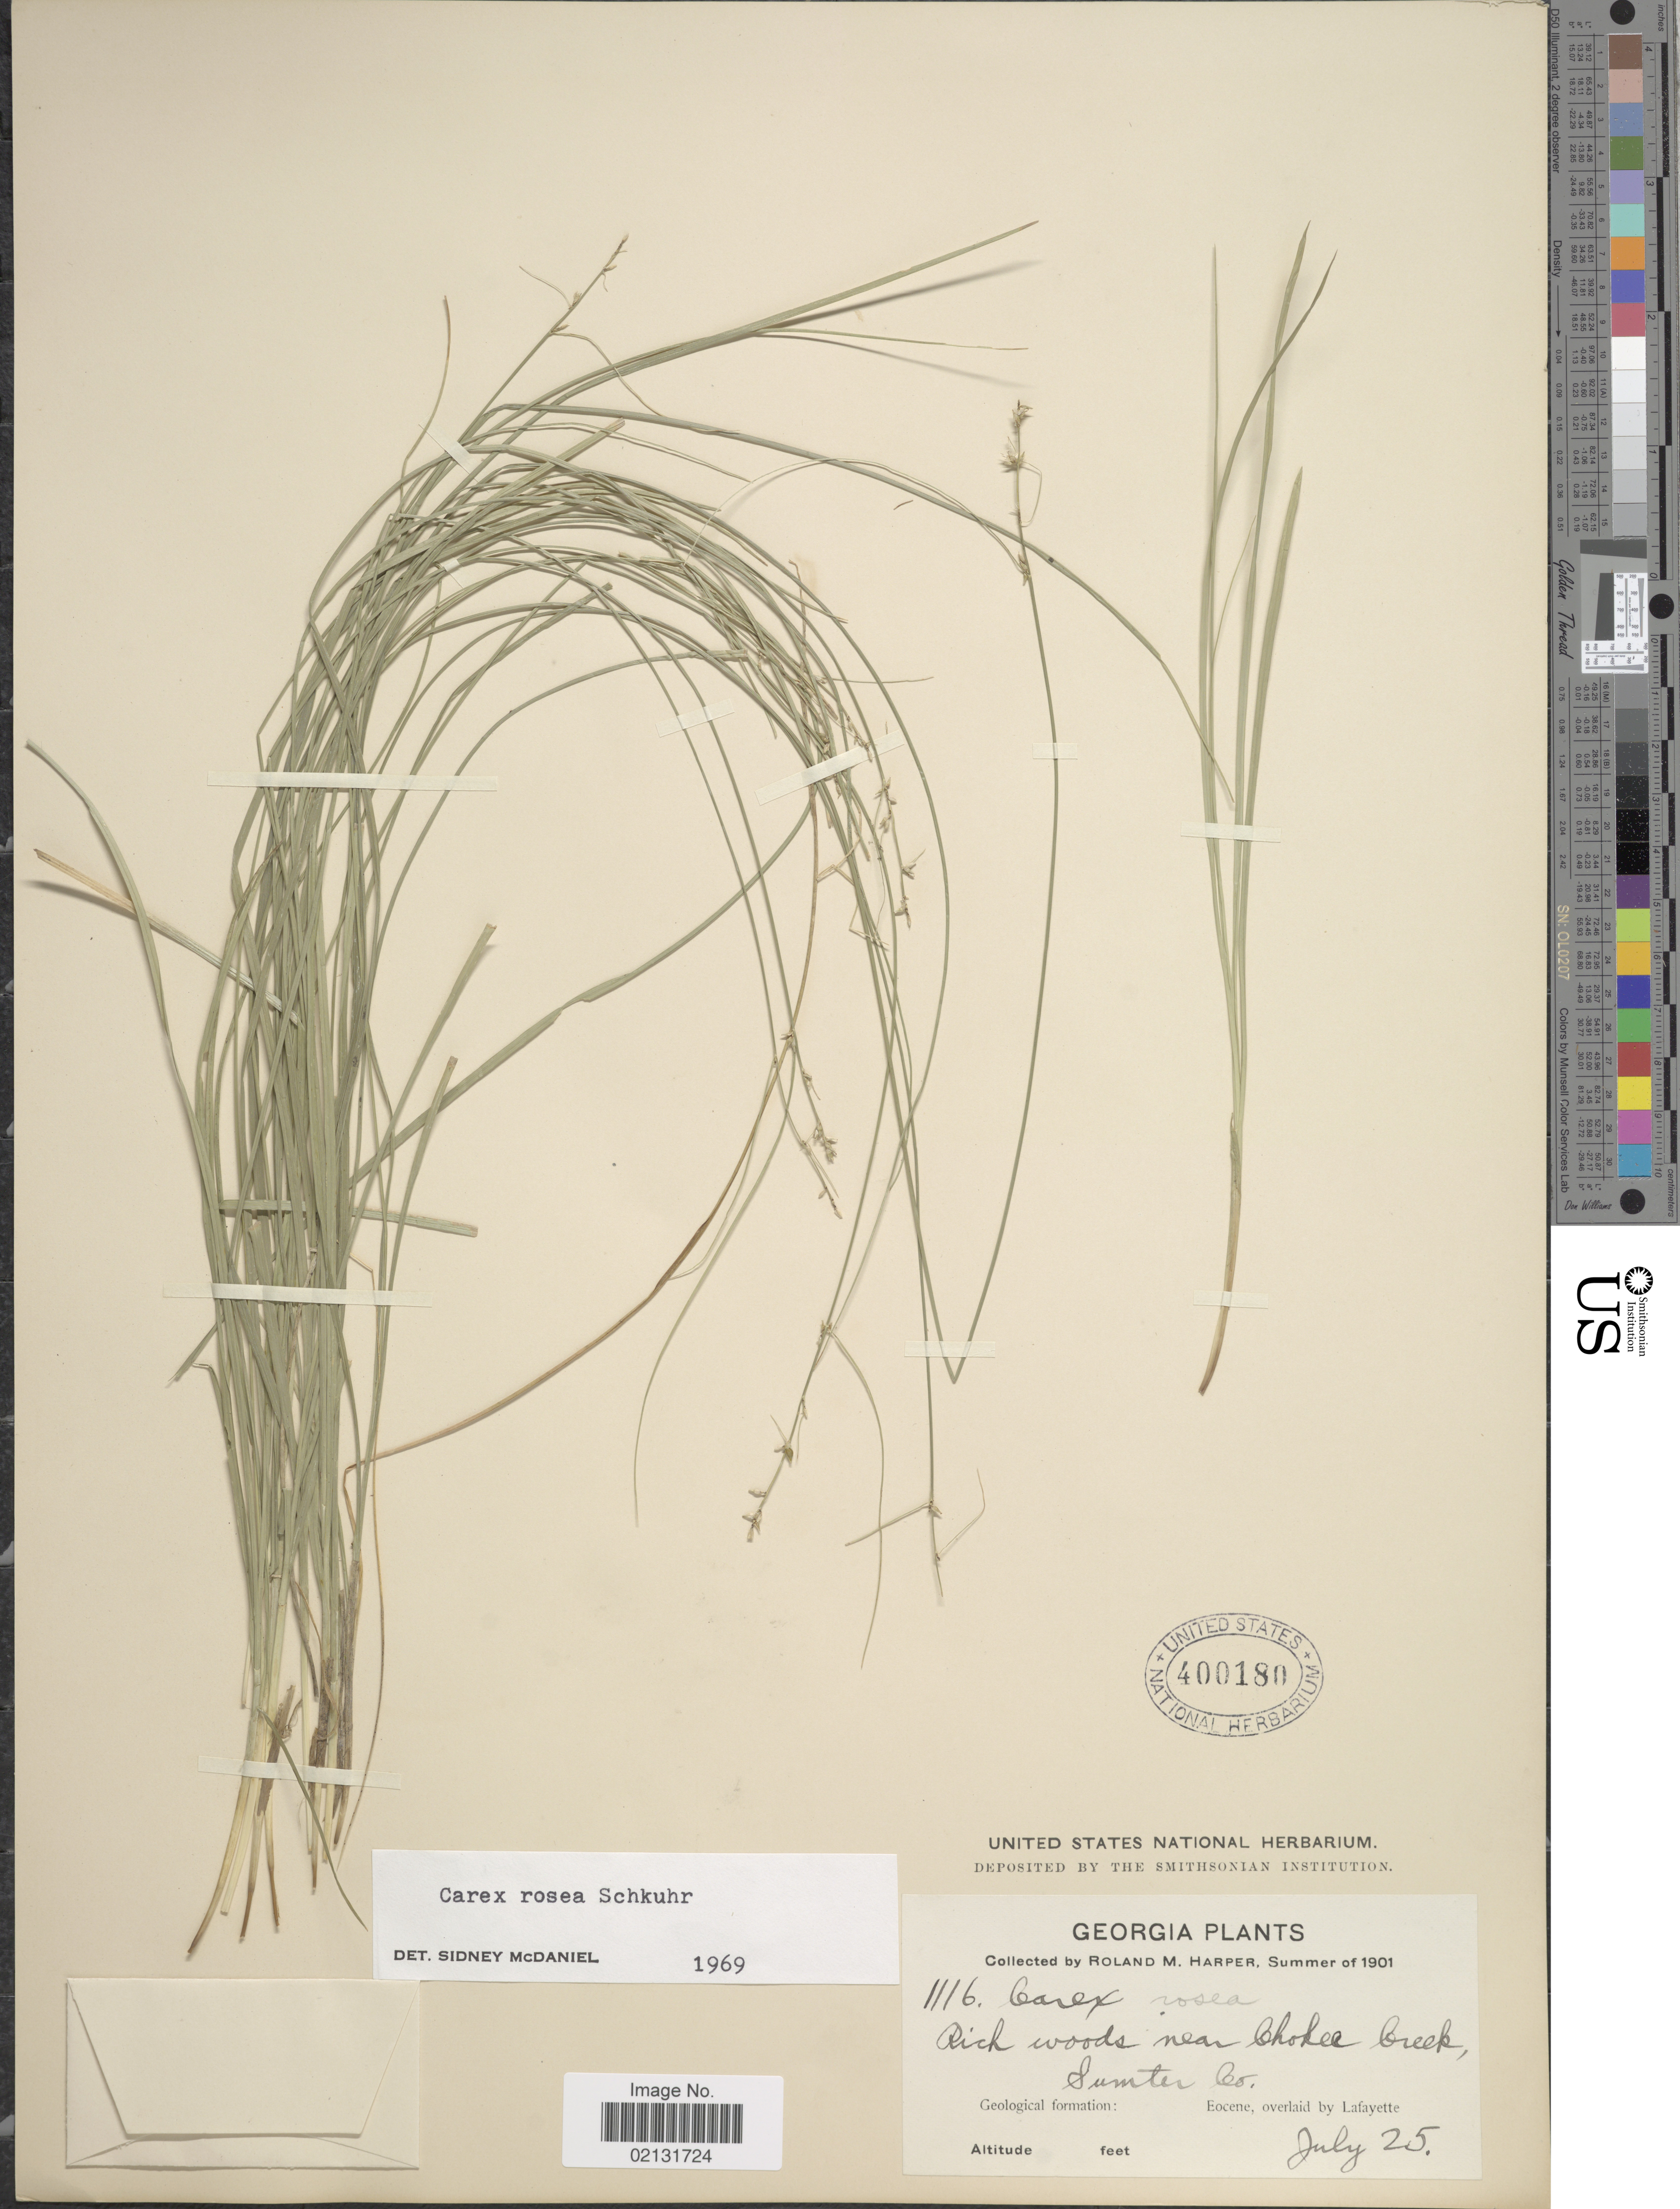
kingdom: Plantae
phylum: Tracheophyta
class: Liliopsida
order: Poales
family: Cyperaceae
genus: Carex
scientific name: Carex rosea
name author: Willd.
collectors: R. M. Harper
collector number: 1116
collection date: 1901-07-25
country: United States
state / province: Georgia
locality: Sumter Co., rich woods near Chokee Creek, Eocene, overlaid by Lafayette.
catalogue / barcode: US 400180